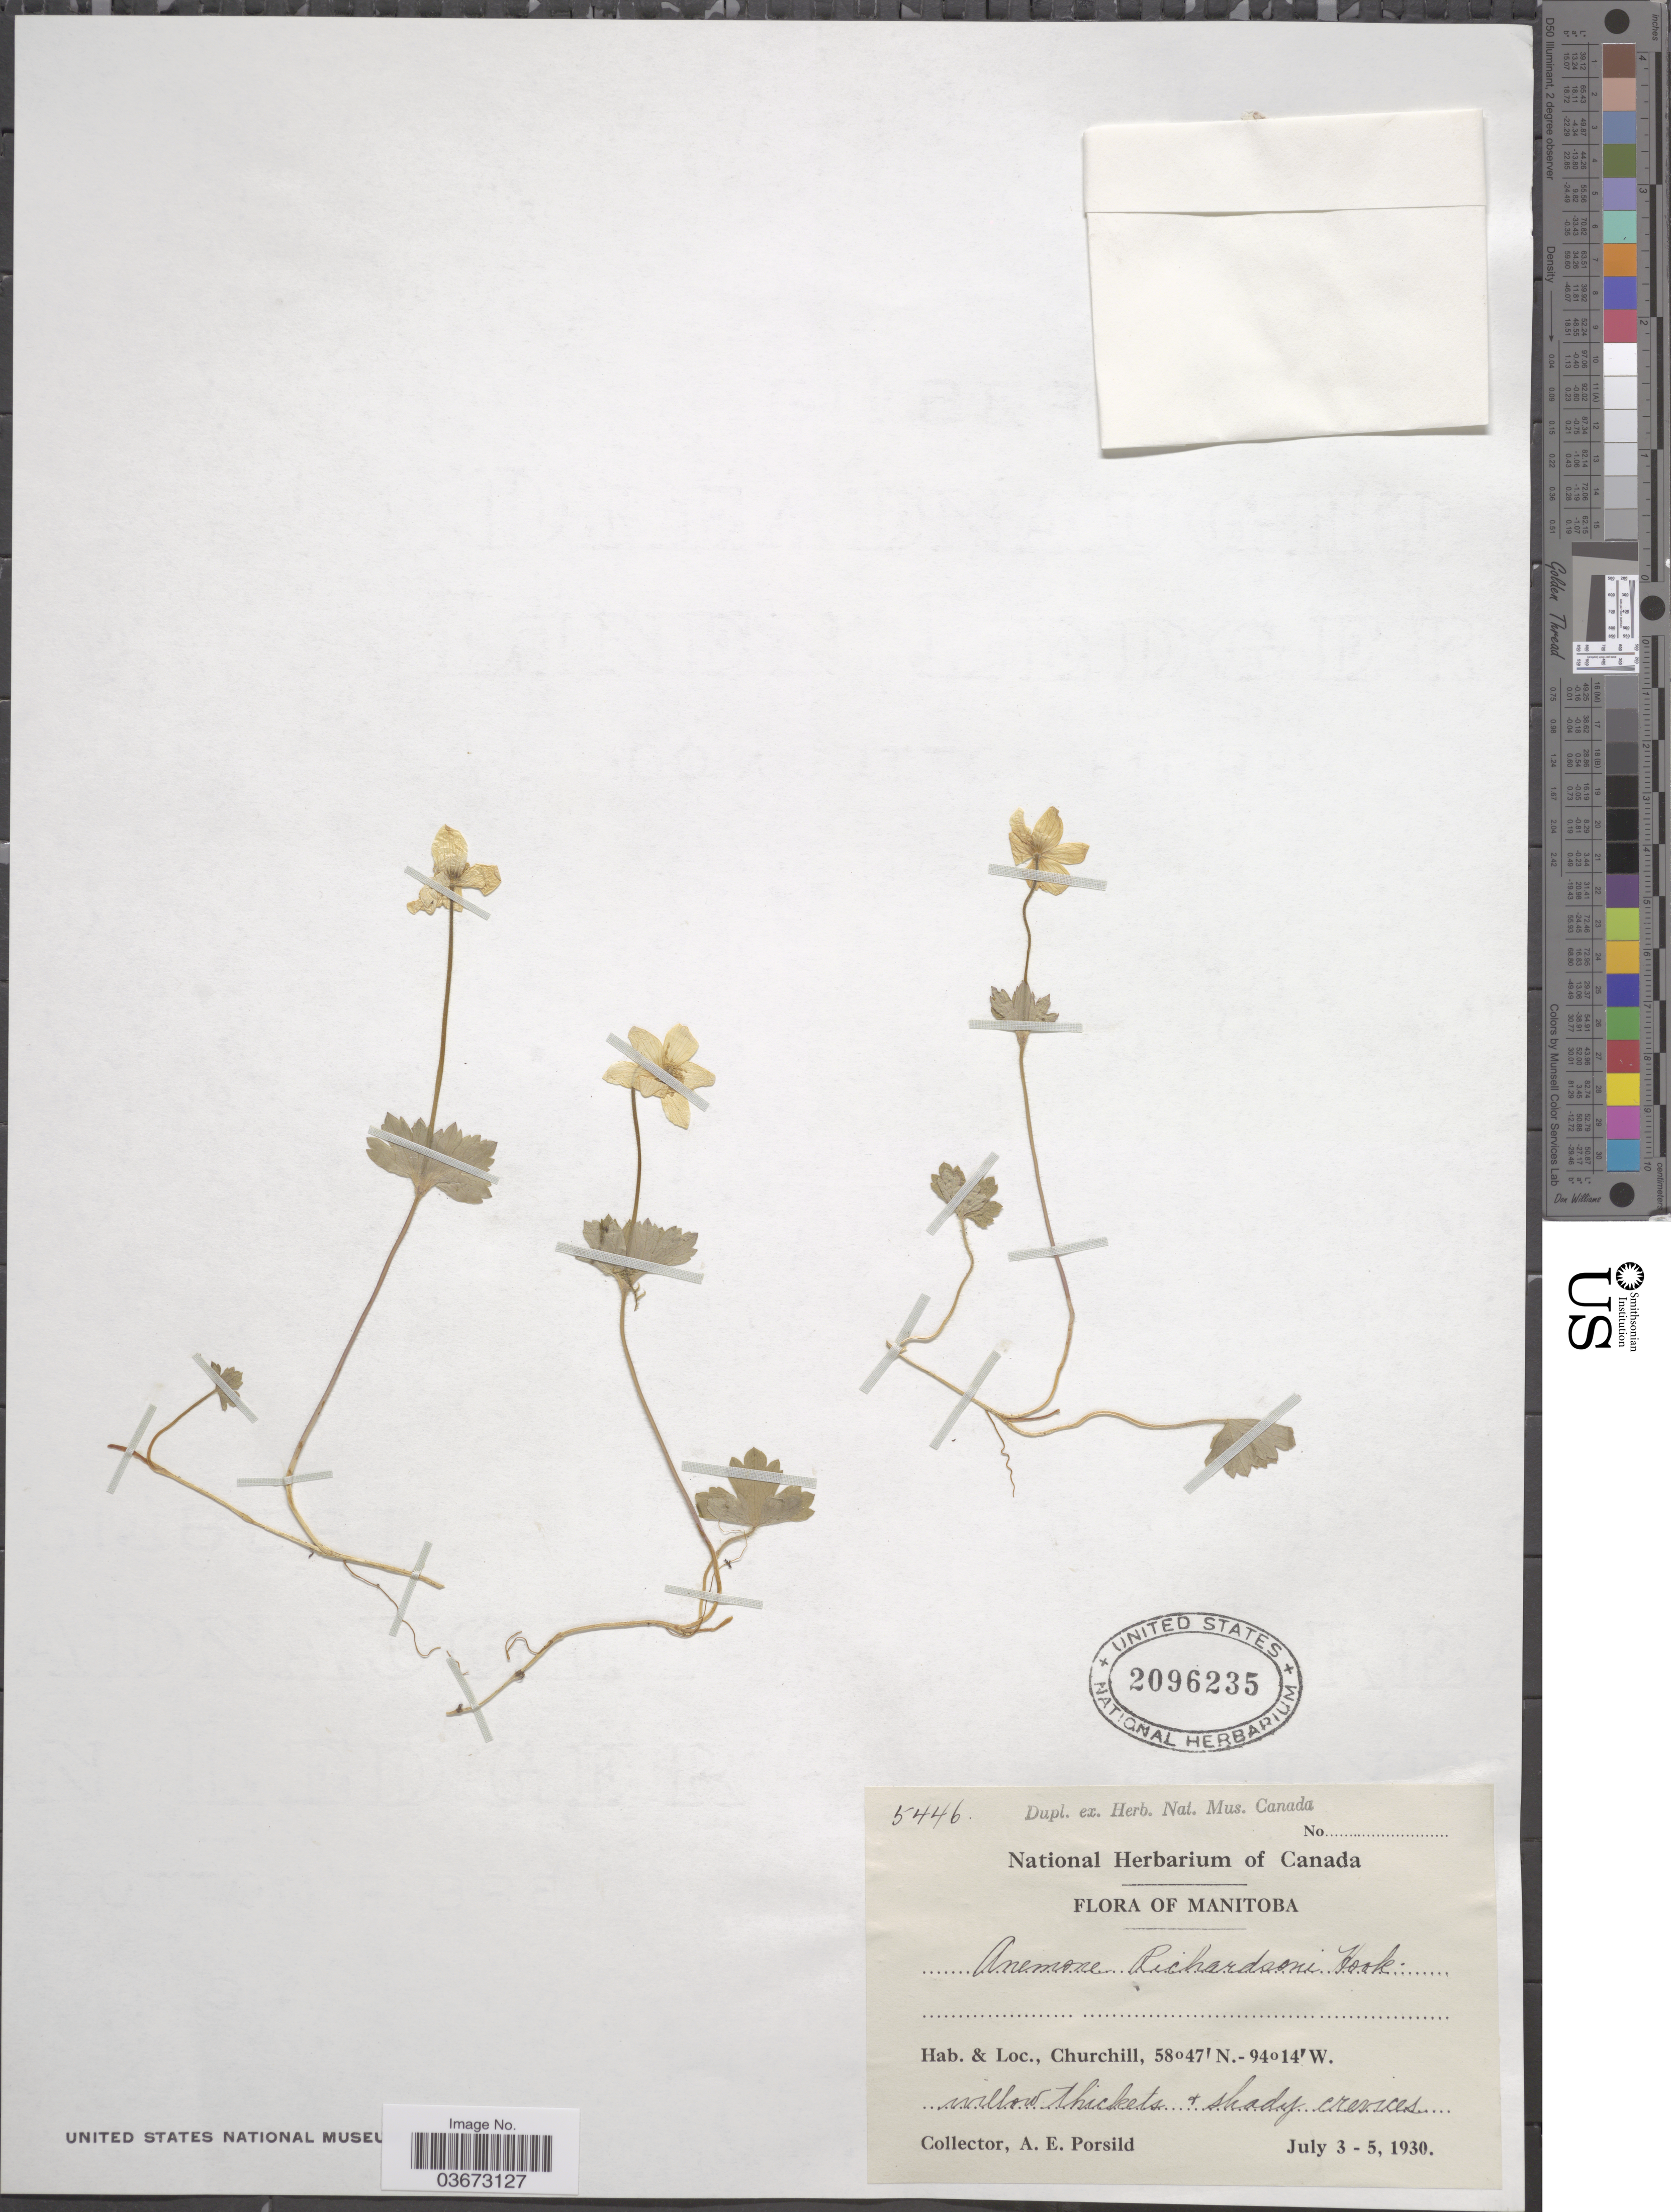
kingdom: Plantae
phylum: Tracheophyta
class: Magnoliopsida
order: Ranunculales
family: Ranunculaceae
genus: Anemone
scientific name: Anemone richardsonii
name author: Hook.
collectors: A. E. Porsild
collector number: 5446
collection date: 1930-07-03/1930-07-05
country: Canada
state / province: Manitoba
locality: Churchill.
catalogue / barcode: US 2096235